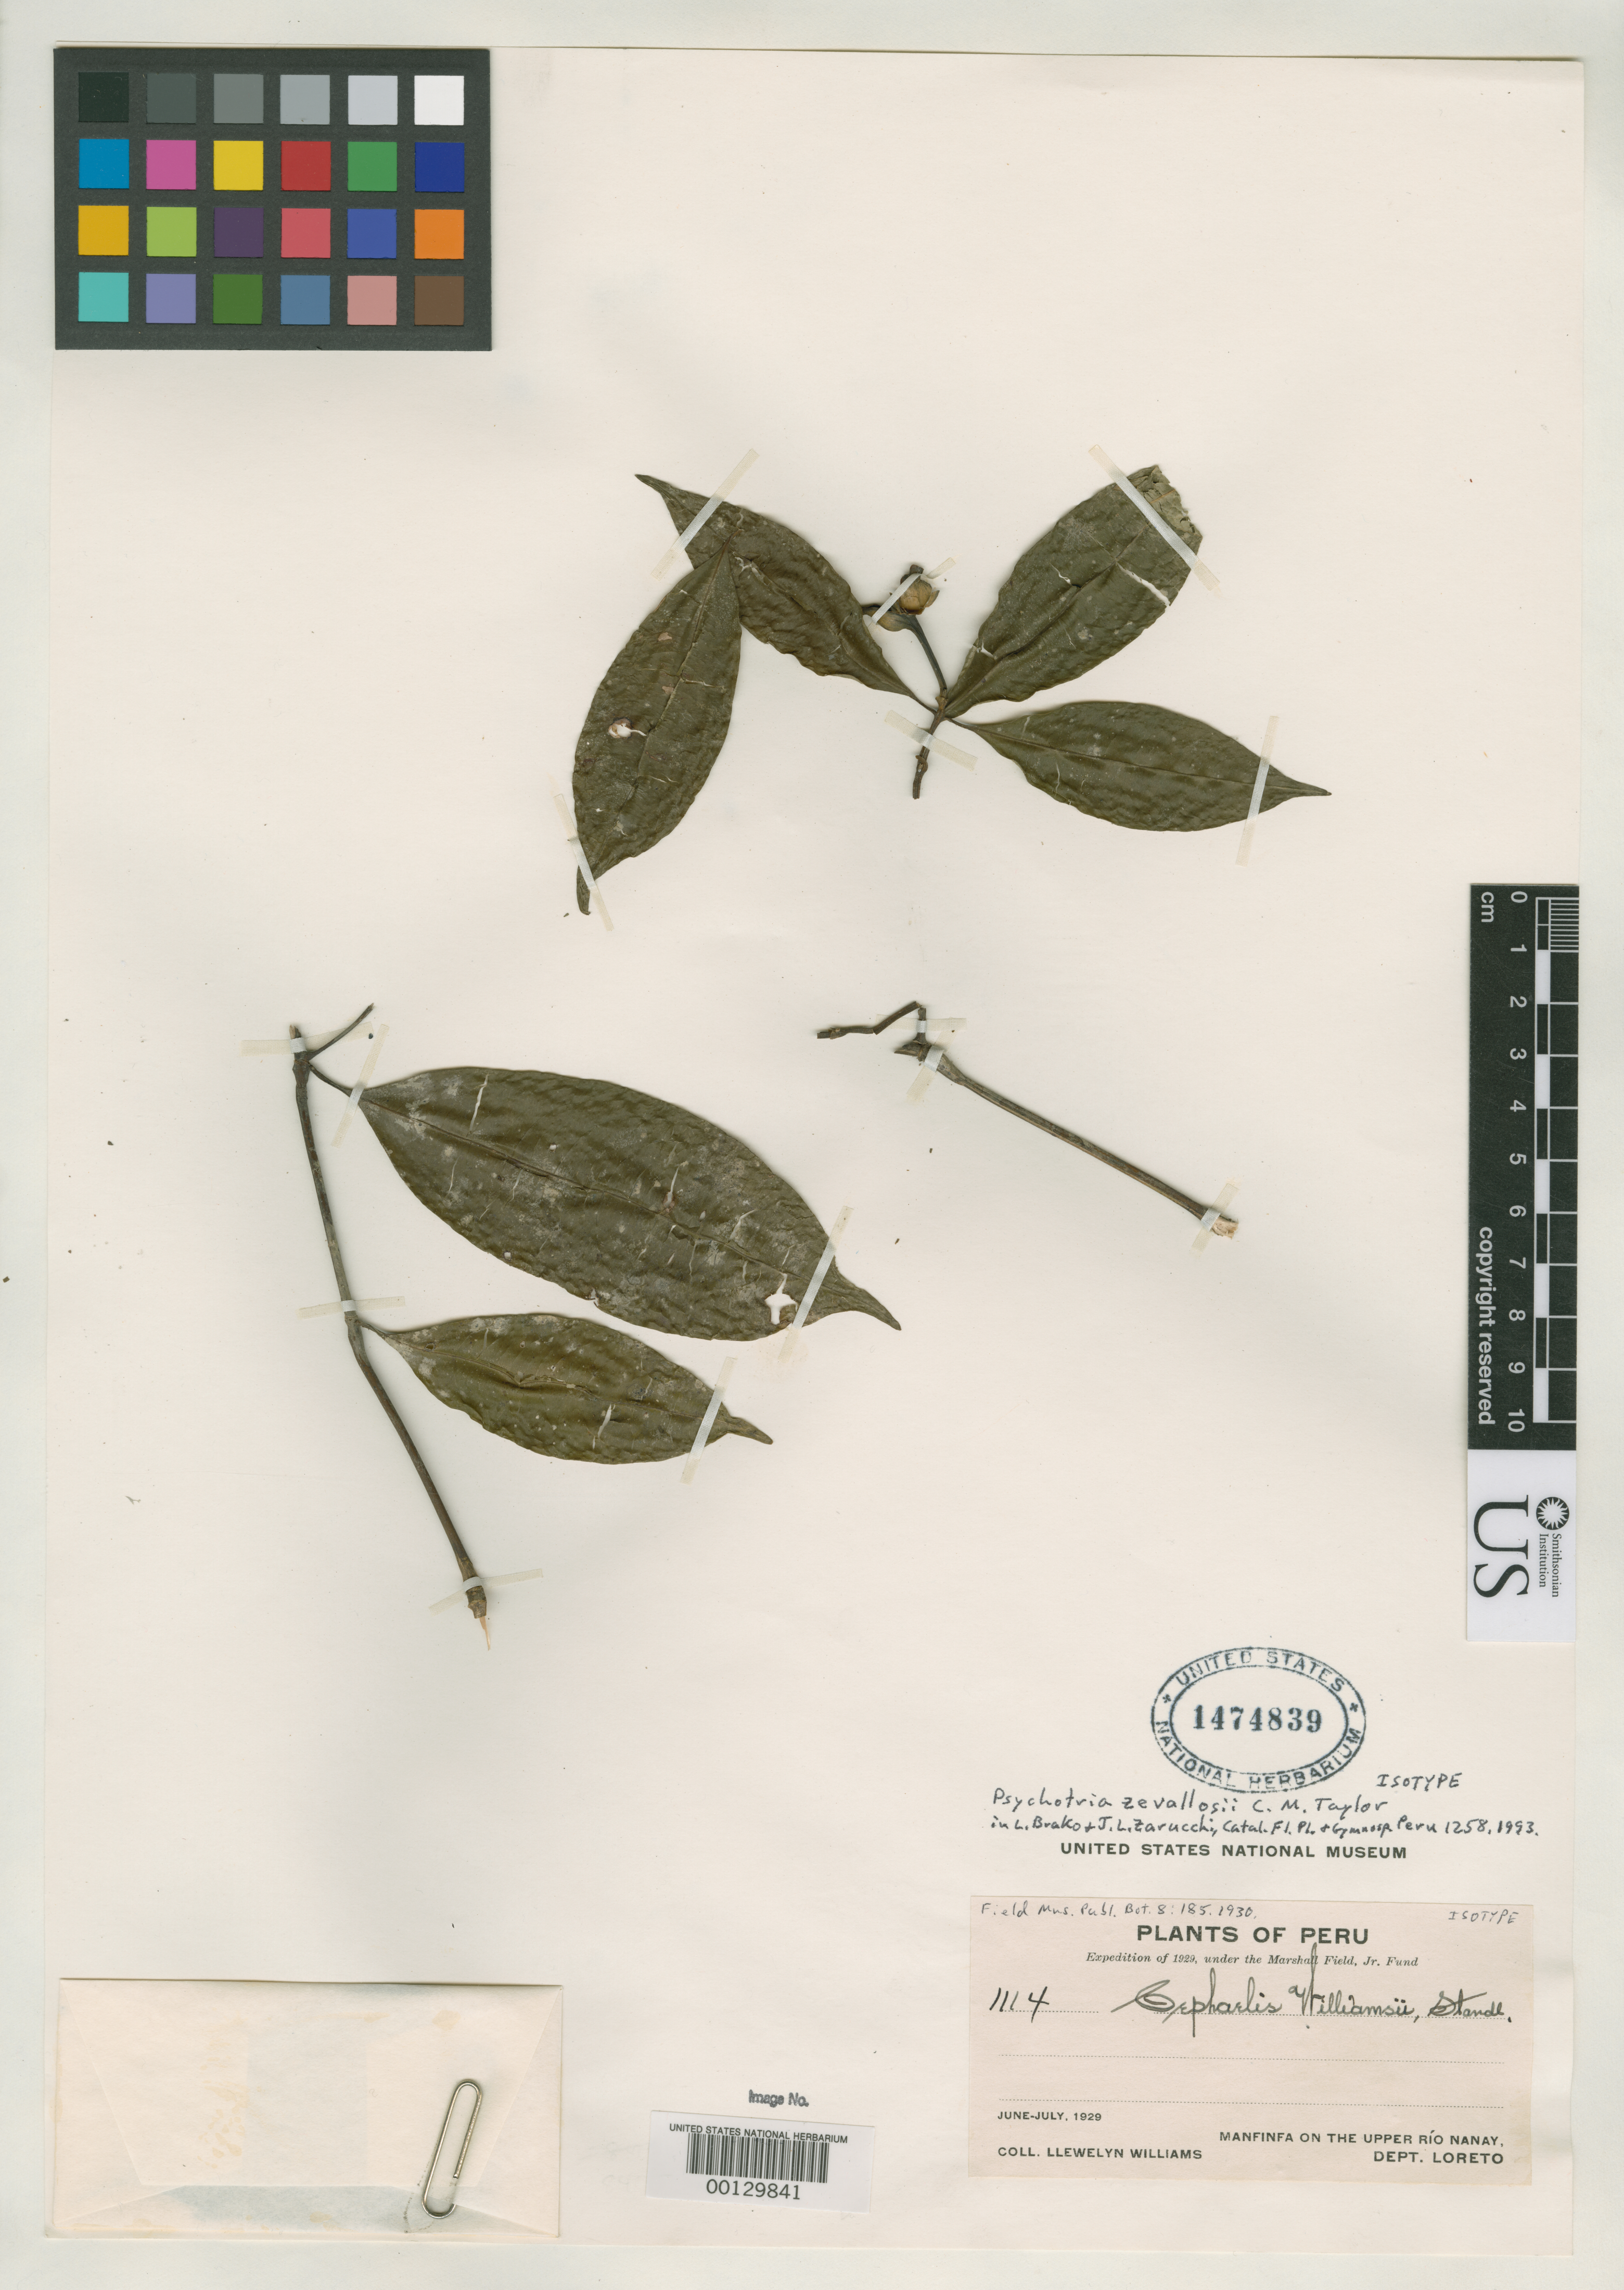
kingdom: Plantae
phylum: Tracheophyta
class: Magnoliopsida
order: Gentianales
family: Rubiaceae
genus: Cephaelis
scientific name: Cephaelis williamsii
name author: Standl.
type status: Isotype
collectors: Ll. Williams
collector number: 1114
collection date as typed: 1929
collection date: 1929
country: Peru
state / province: Loreto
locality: Upper Río Nanay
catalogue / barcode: US 1474839